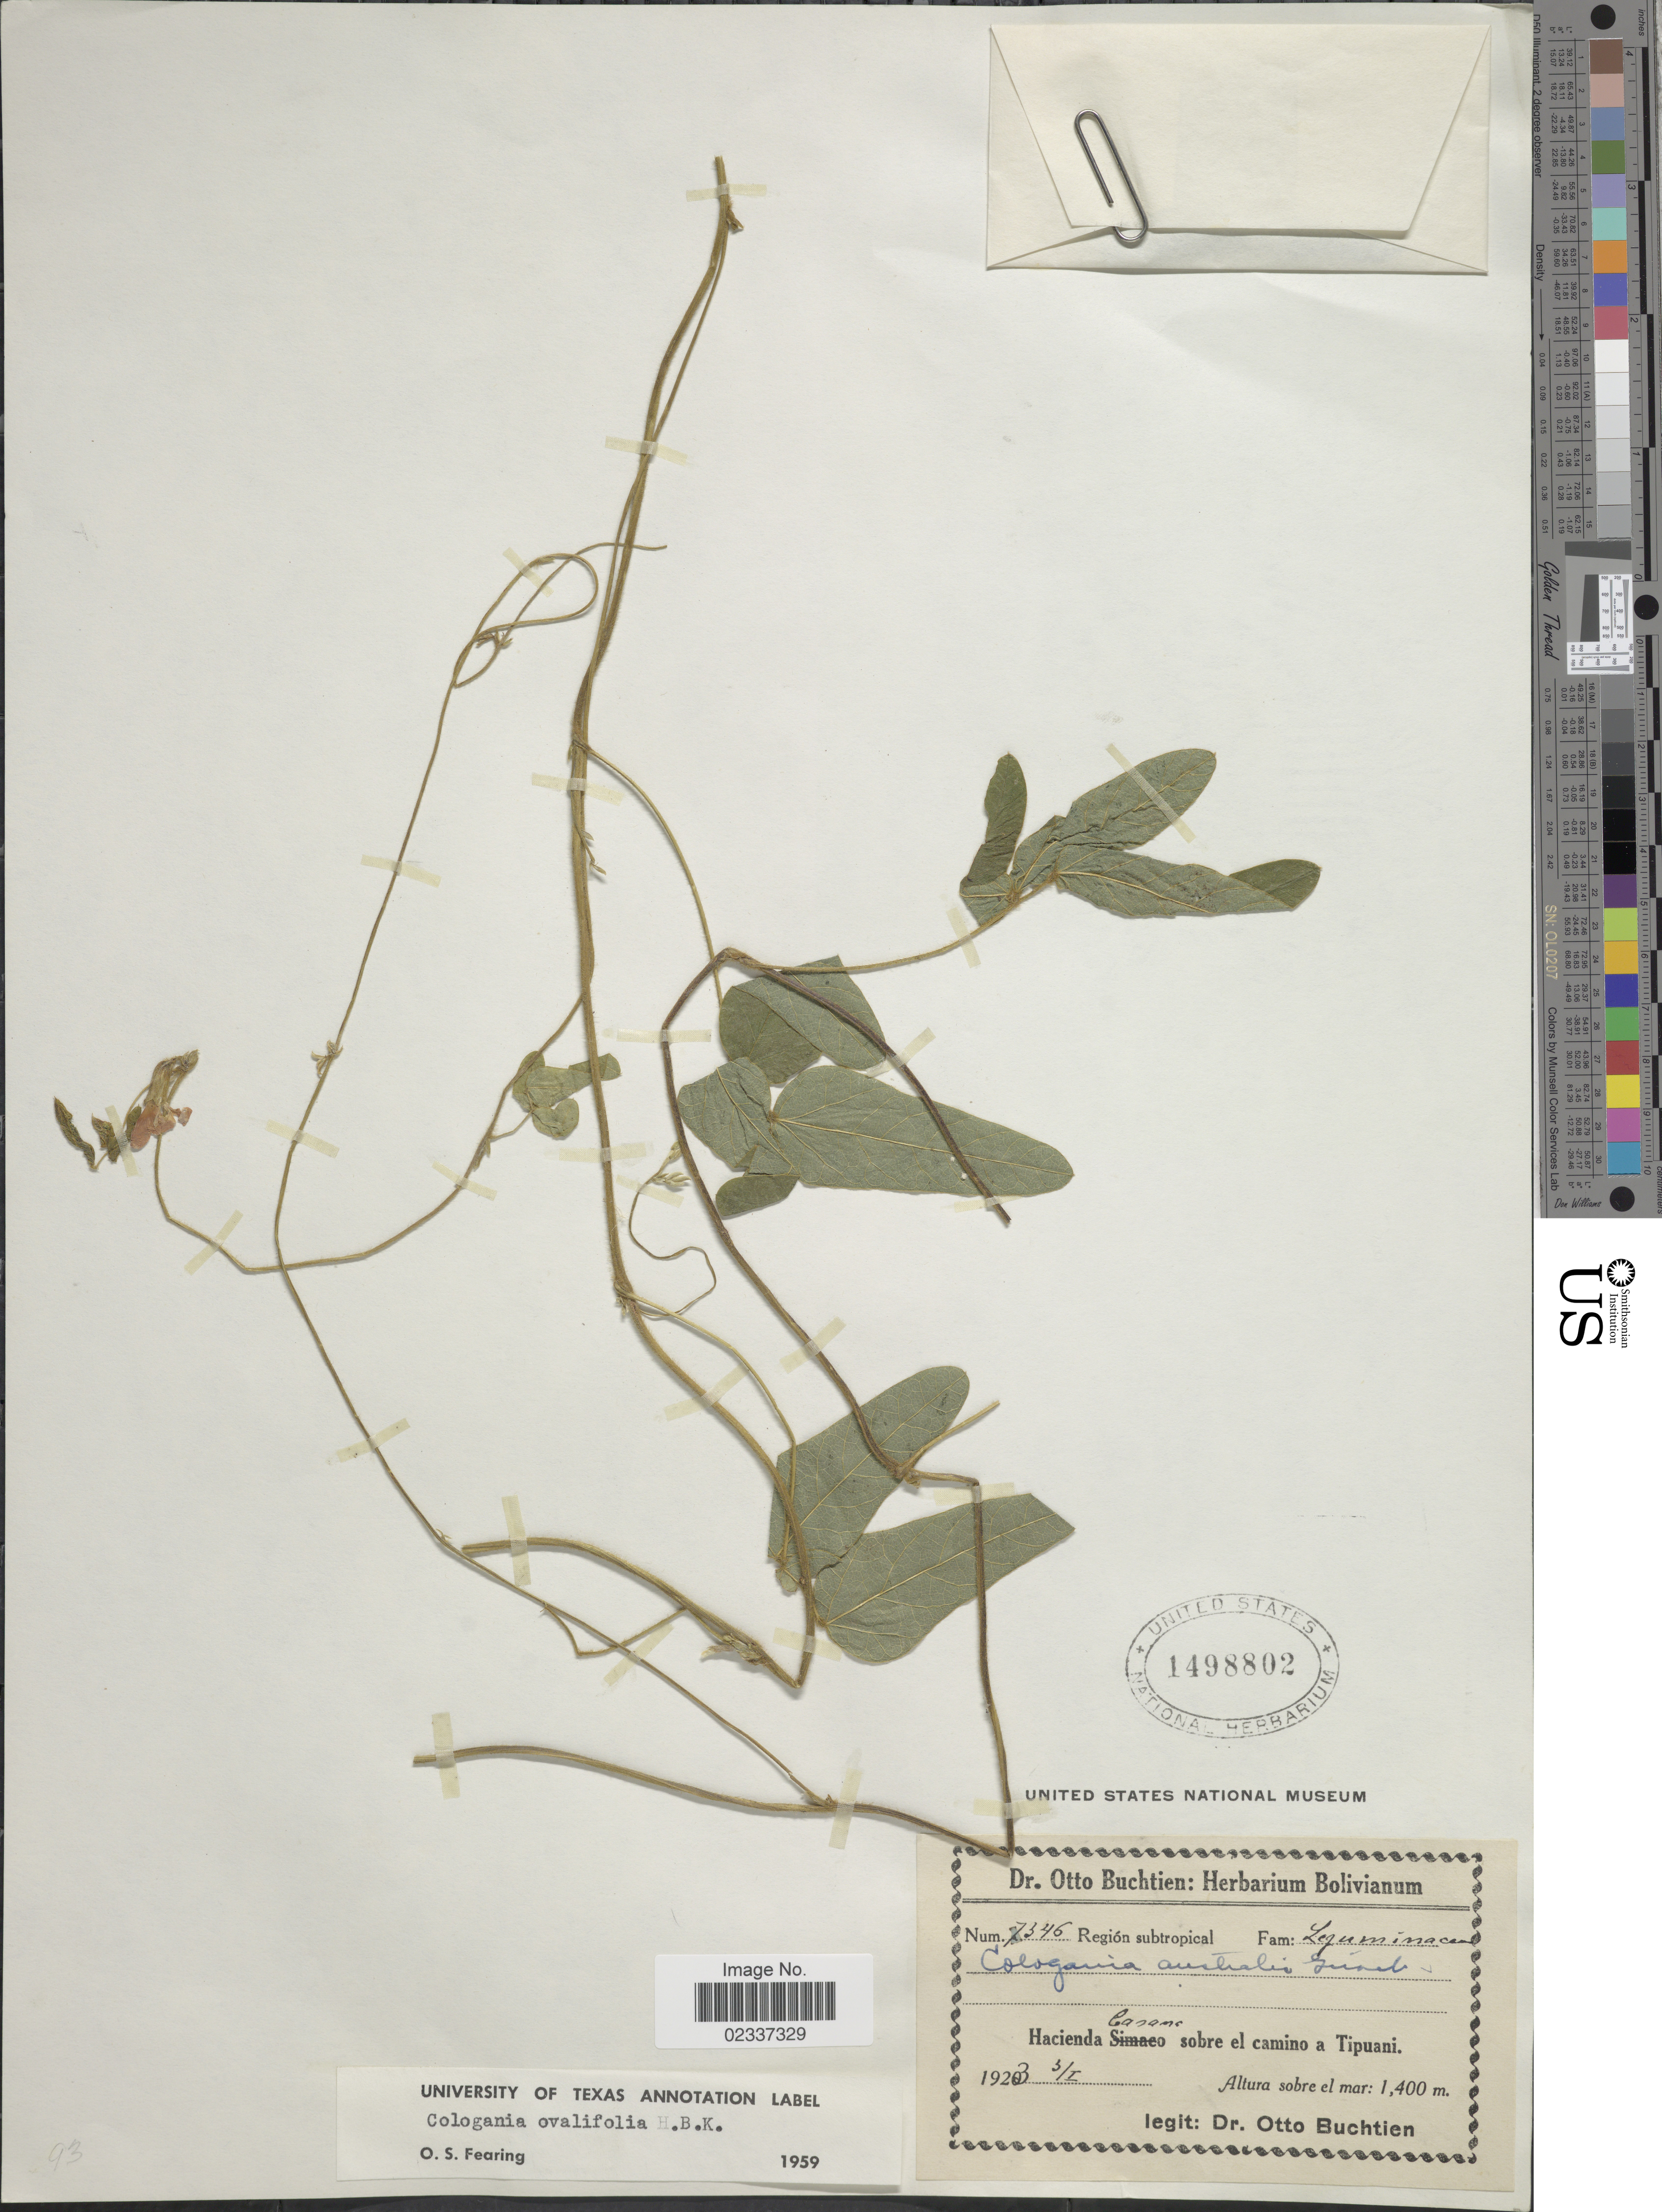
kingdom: Plantae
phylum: Tracheophyta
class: Magnoliopsida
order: Fabales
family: Fabaceae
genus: Cologania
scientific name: Cologania broussonetii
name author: (Balb.) DC.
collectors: O. Buchtien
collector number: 7346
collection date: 1923-01-03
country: Bolivia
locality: Hacienda Casane sobre el camino a Tipuani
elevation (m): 1400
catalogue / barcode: US 1498802